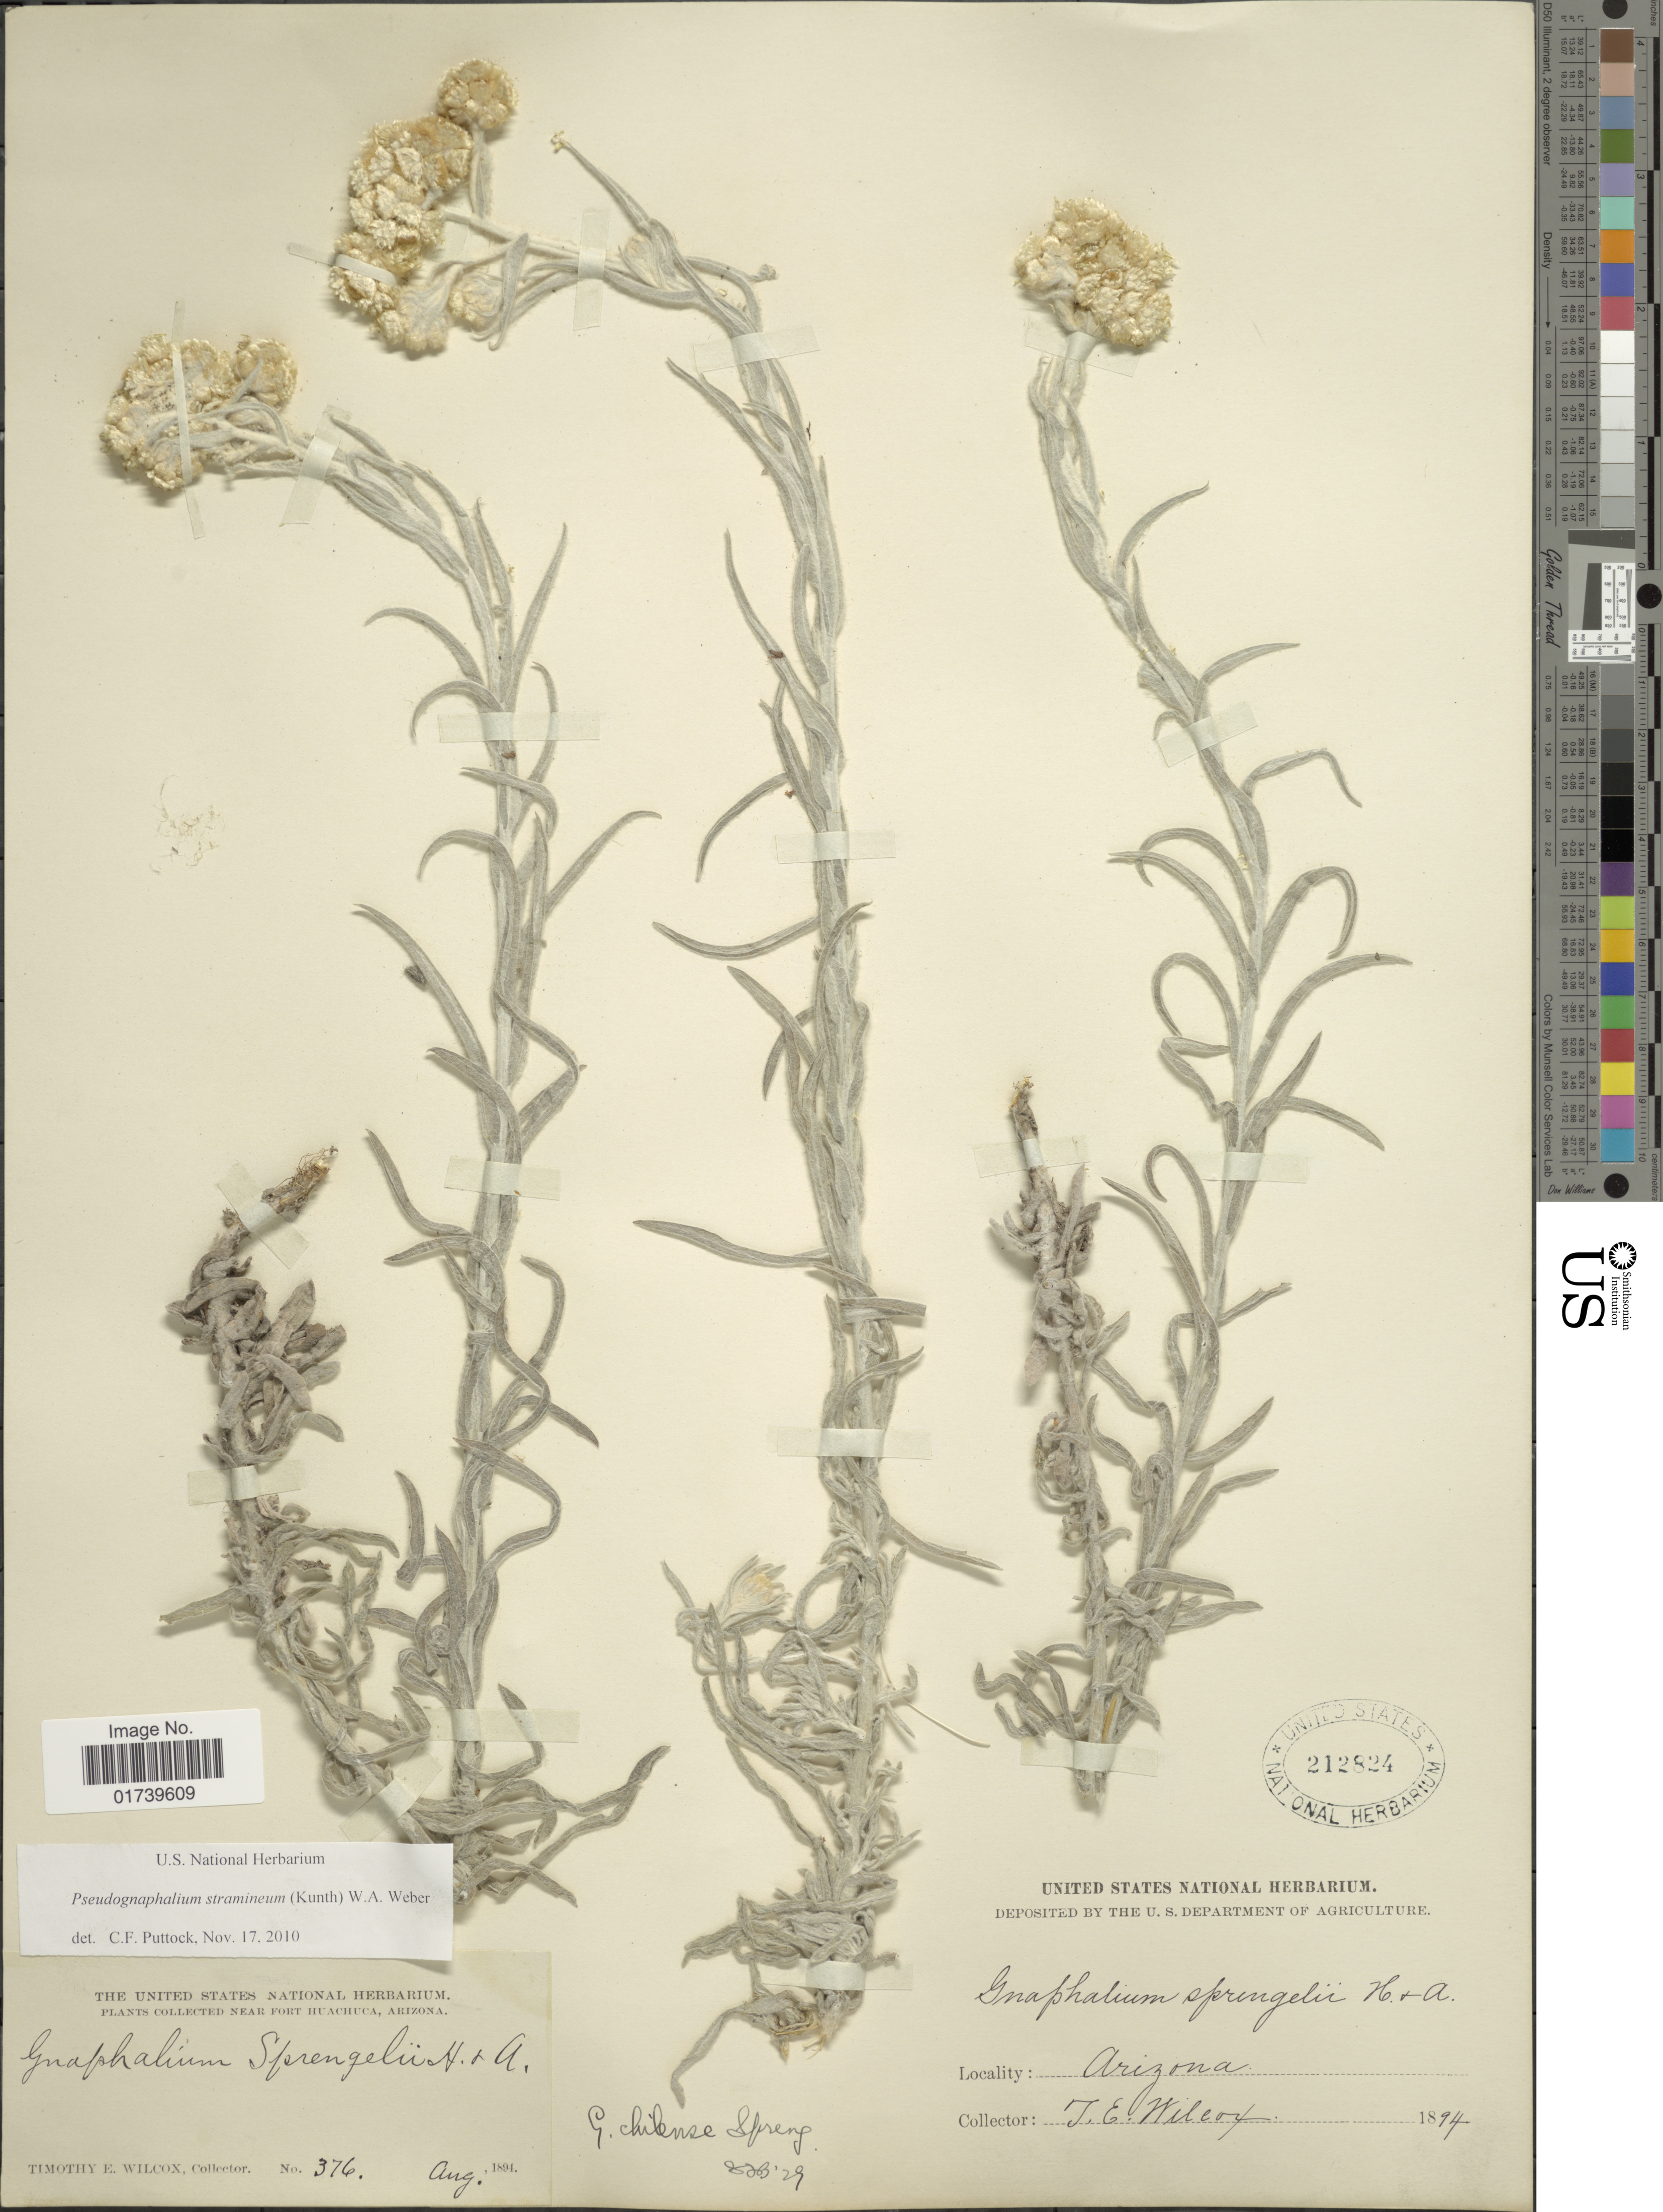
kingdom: Plantae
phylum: Tracheophyta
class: Magnoliopsida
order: Asterales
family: Asteraceae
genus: Pseudognaphalium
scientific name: Pseudognaphalium stramineum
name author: (Kunth) Anderb.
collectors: T. E. Wilcox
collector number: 376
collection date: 1894-08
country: United States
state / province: Arizona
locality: Near Fort Huachuca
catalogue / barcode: US 212824